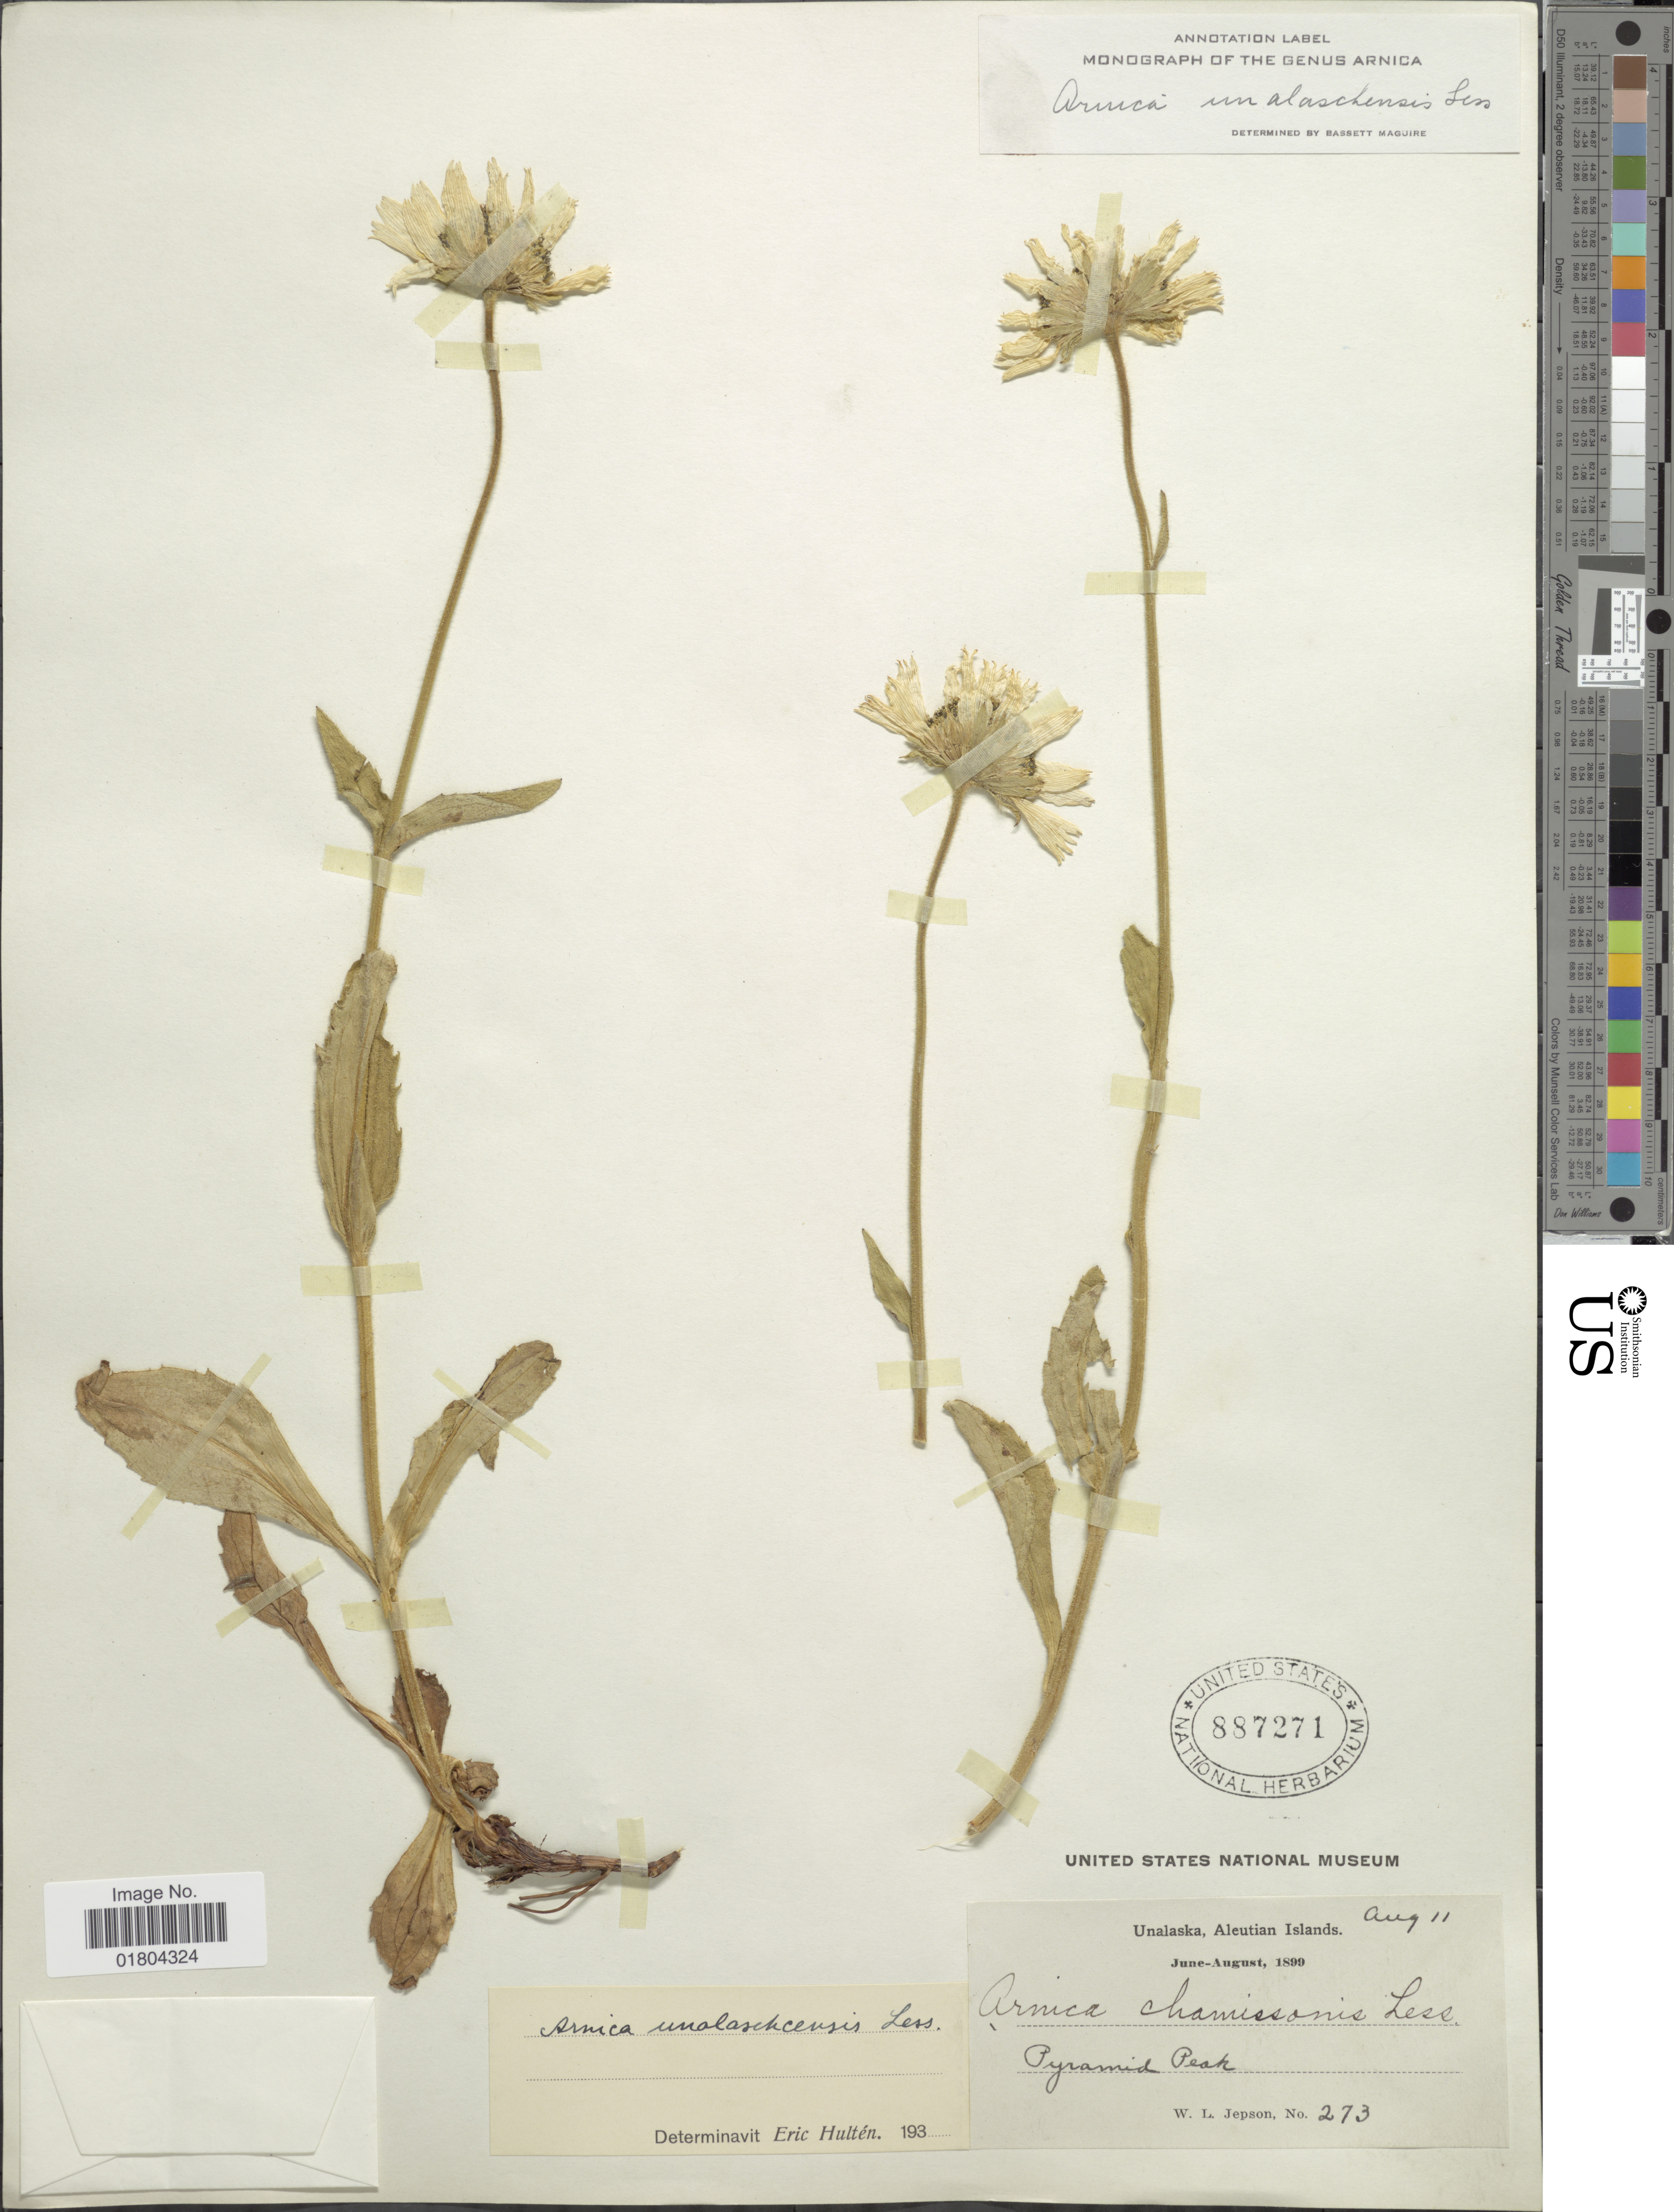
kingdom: Plantae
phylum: Tracheophyta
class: Magnoliopsida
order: Asterales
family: Asteraceae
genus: Arnica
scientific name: Arnica unalashcensis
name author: Less.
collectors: W. L. Jepson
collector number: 273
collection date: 1899-08-11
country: United States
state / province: Alaska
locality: Unalaska, Aleutian Islands, Pyramid Peak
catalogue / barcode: US 887271